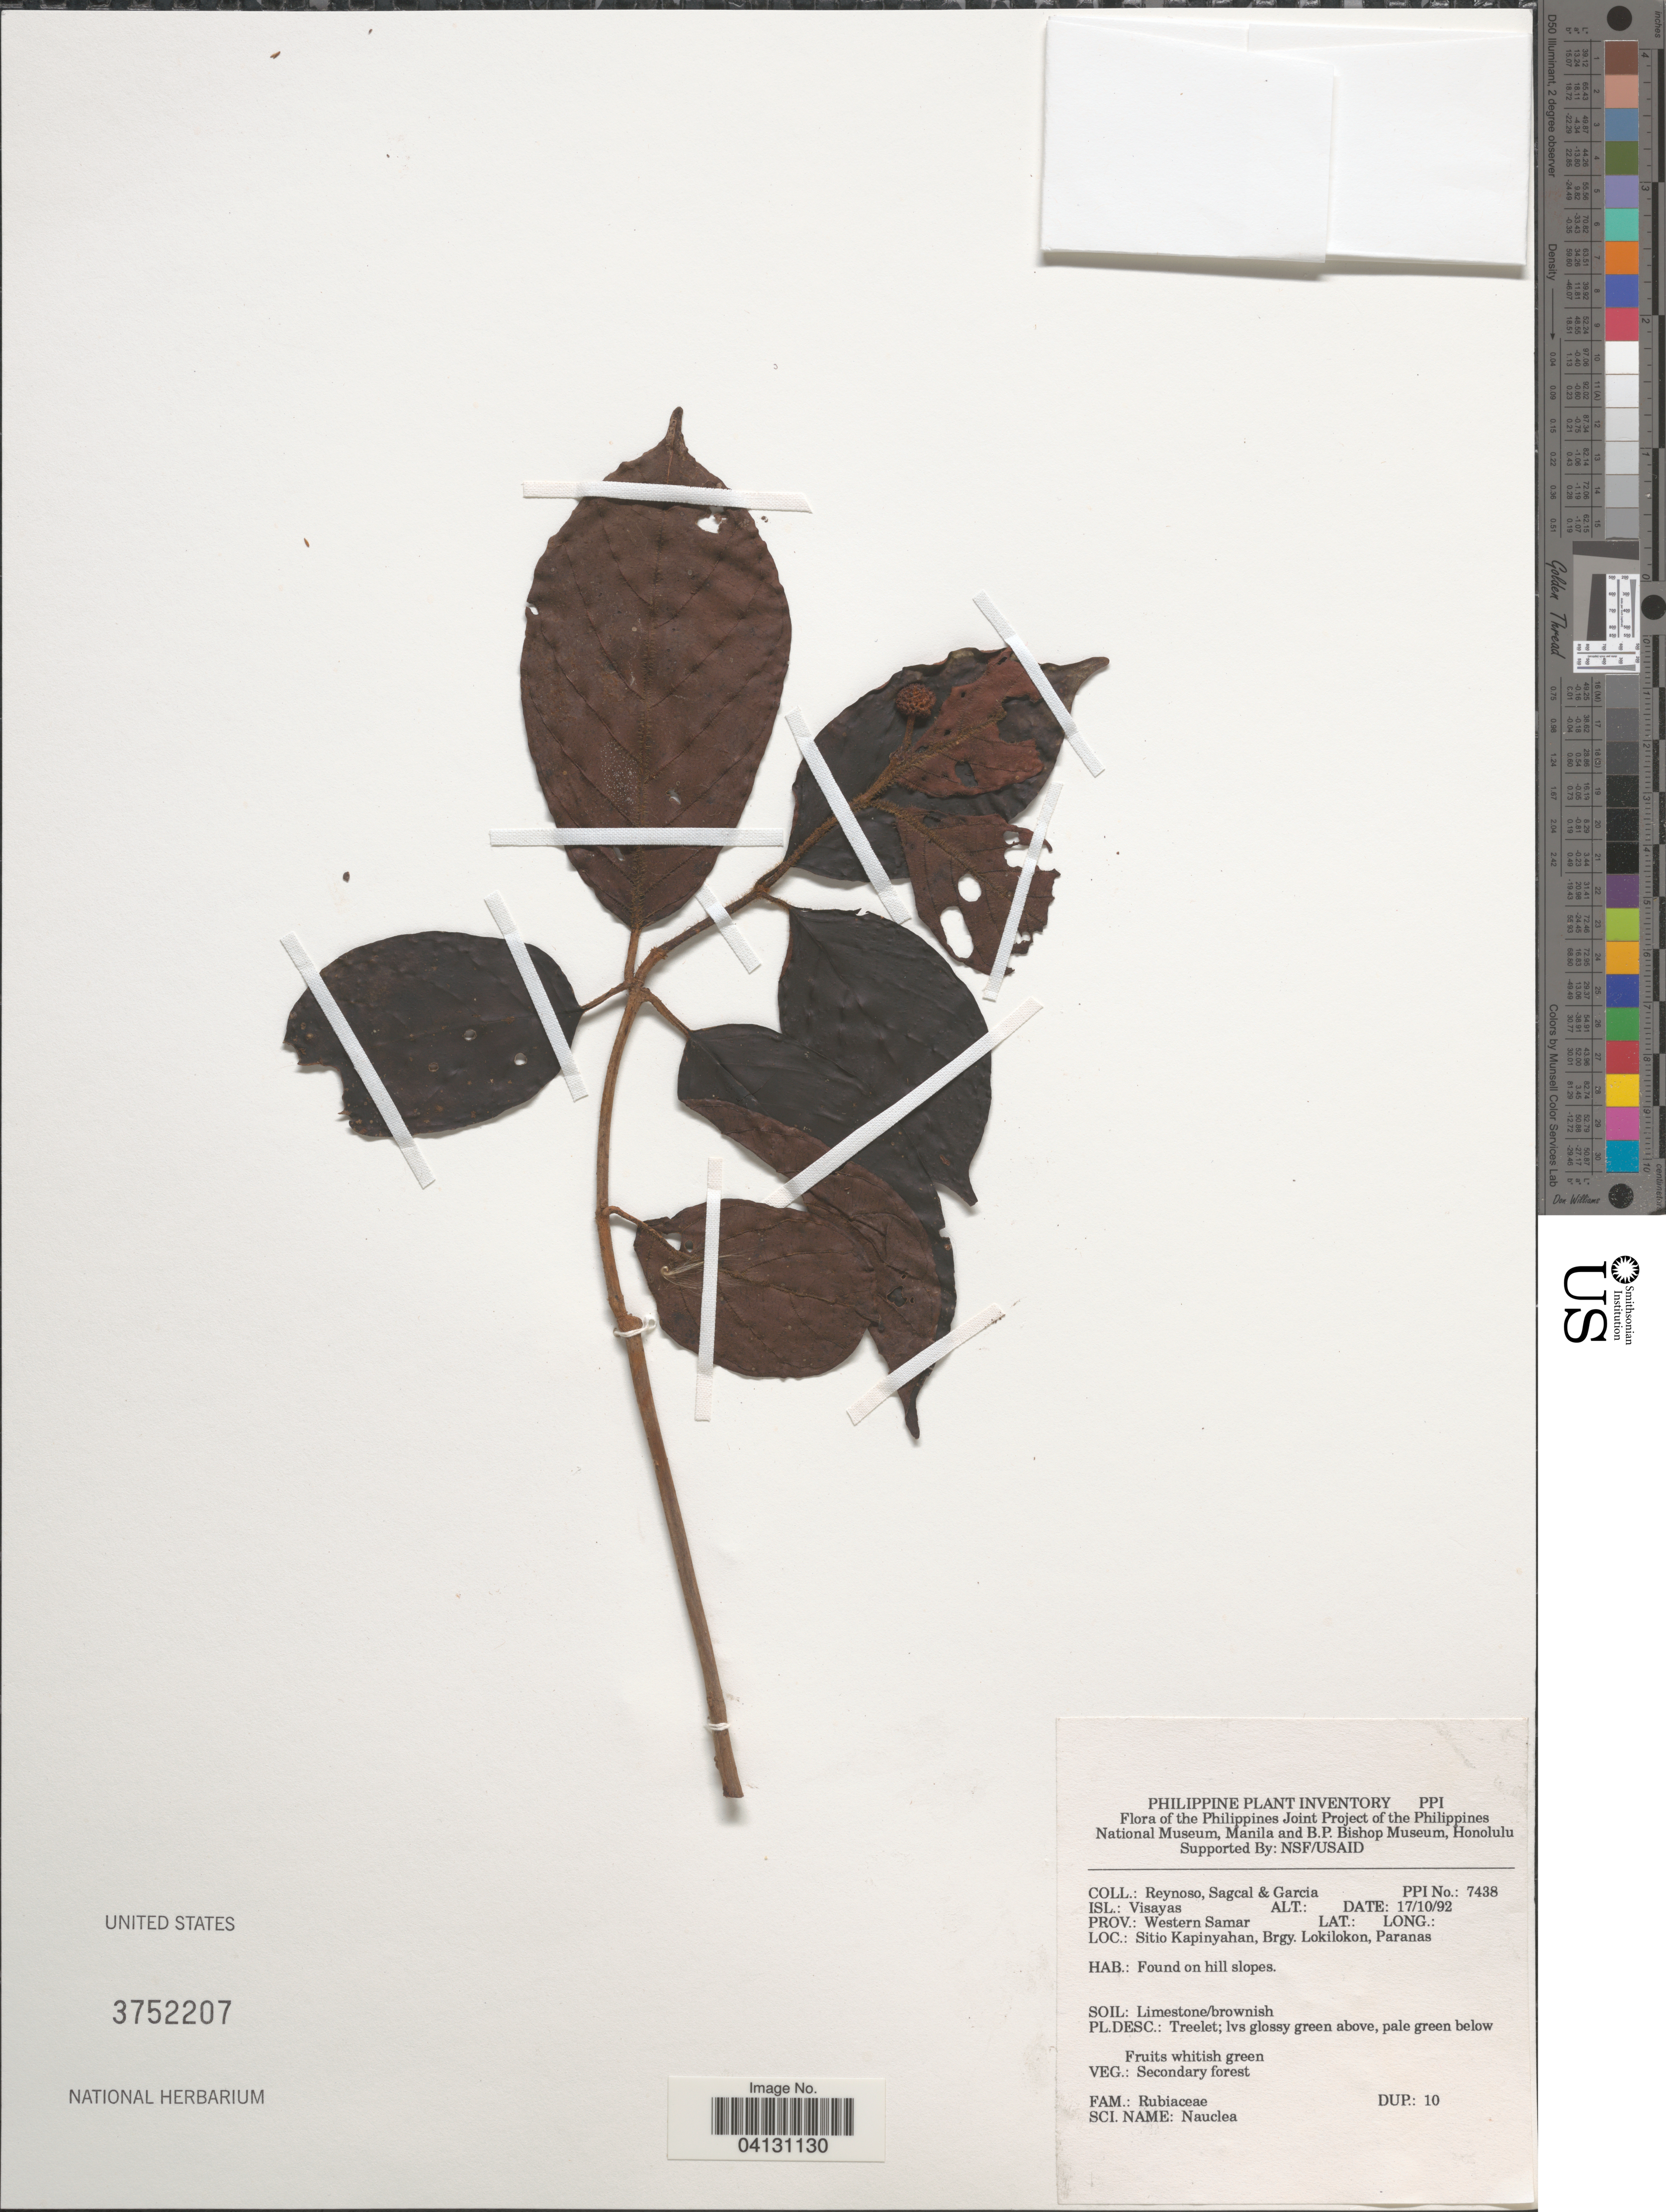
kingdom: Plantae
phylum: Tracheophyta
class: Magnoliopsida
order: Gentianales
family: Rubiaceae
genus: Nauclea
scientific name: Nauclea sp.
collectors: E. Reynoso, E. Sagcal & H. Garcia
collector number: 7438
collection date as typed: Transcribed d/m/y: 17/10/92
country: Philippines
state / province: Eastern Visayas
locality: The Philippines Joint Project of the Philippines National Museum, Manila and B.P. Bishop Museum, Honolulu. Isl.: Visayas. Prov.: Western Samar. Sitio Kapinyahan, Brgy, Lokilokon, Paranas. On hill slopes.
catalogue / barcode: US 3752207